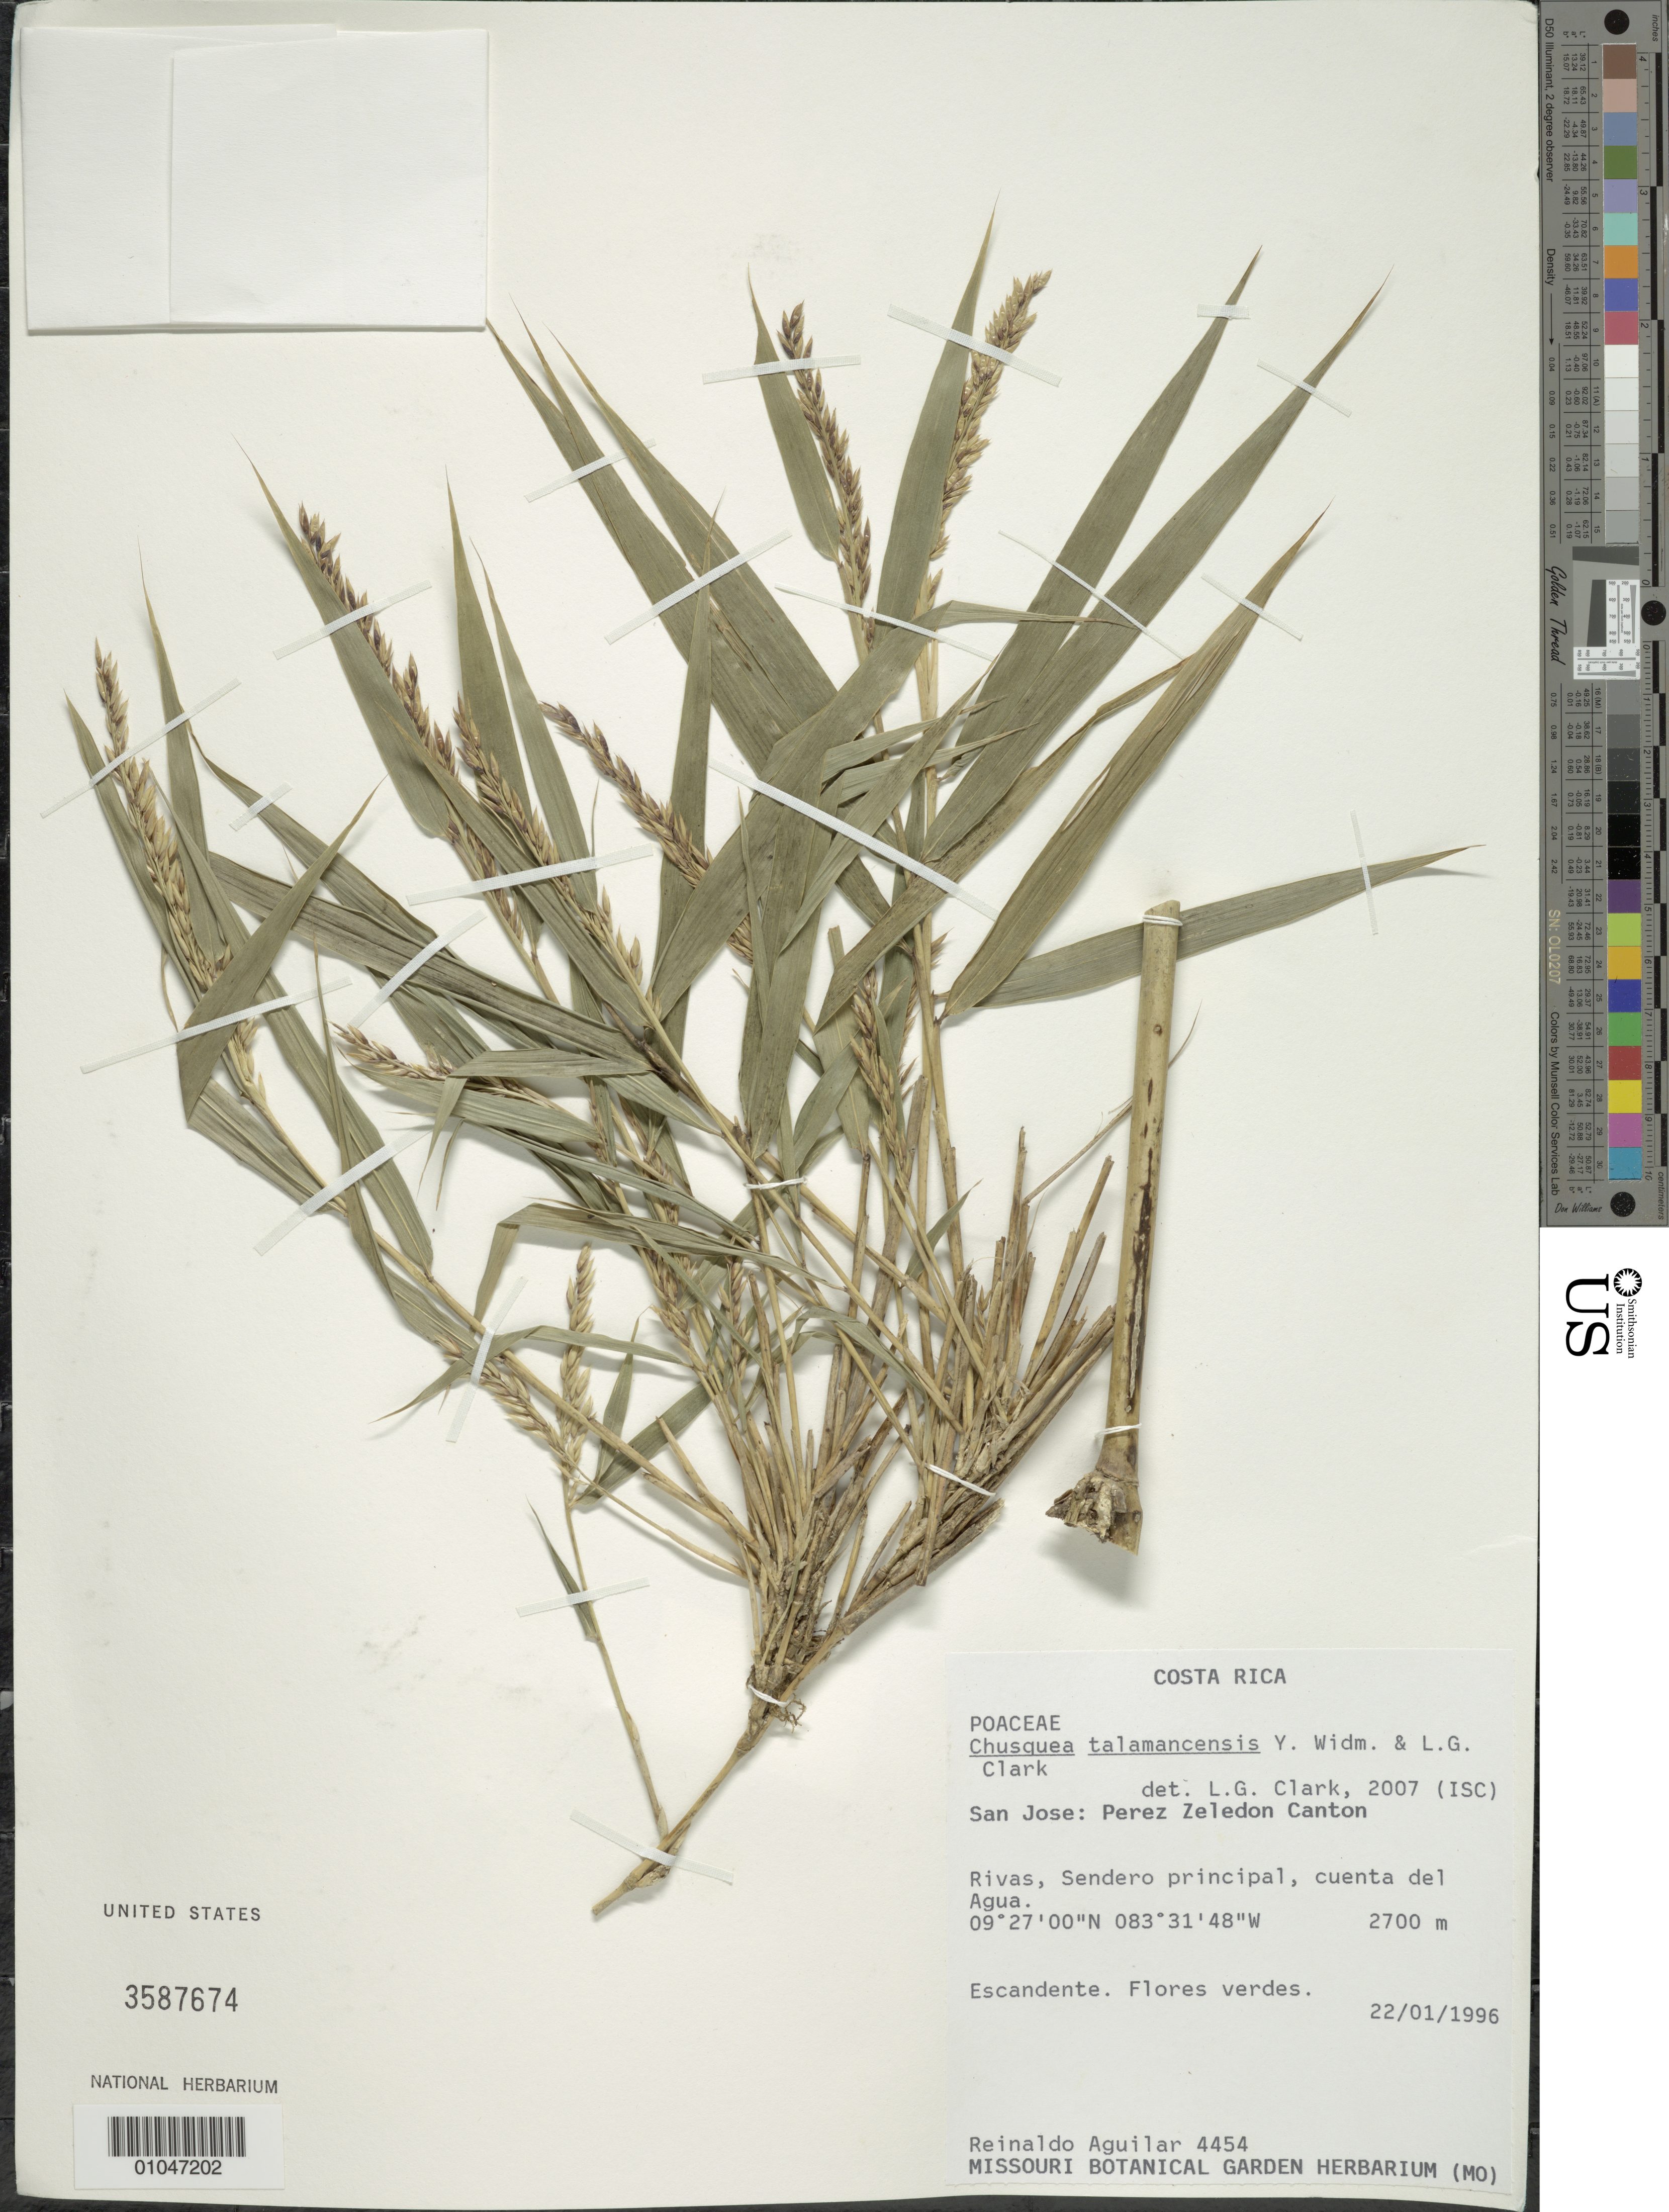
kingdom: Plantae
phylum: Tracheophyta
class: Liliopsida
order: Poales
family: Poaceae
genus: Chusquea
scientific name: Chusquea talamancensis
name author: Y. Widmer & L.G. Clark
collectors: R. Aguilar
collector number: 4454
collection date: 1996-01-22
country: Costa Rica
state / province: San José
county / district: Pérez Zeledón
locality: Rivas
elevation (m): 2700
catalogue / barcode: US 3587674